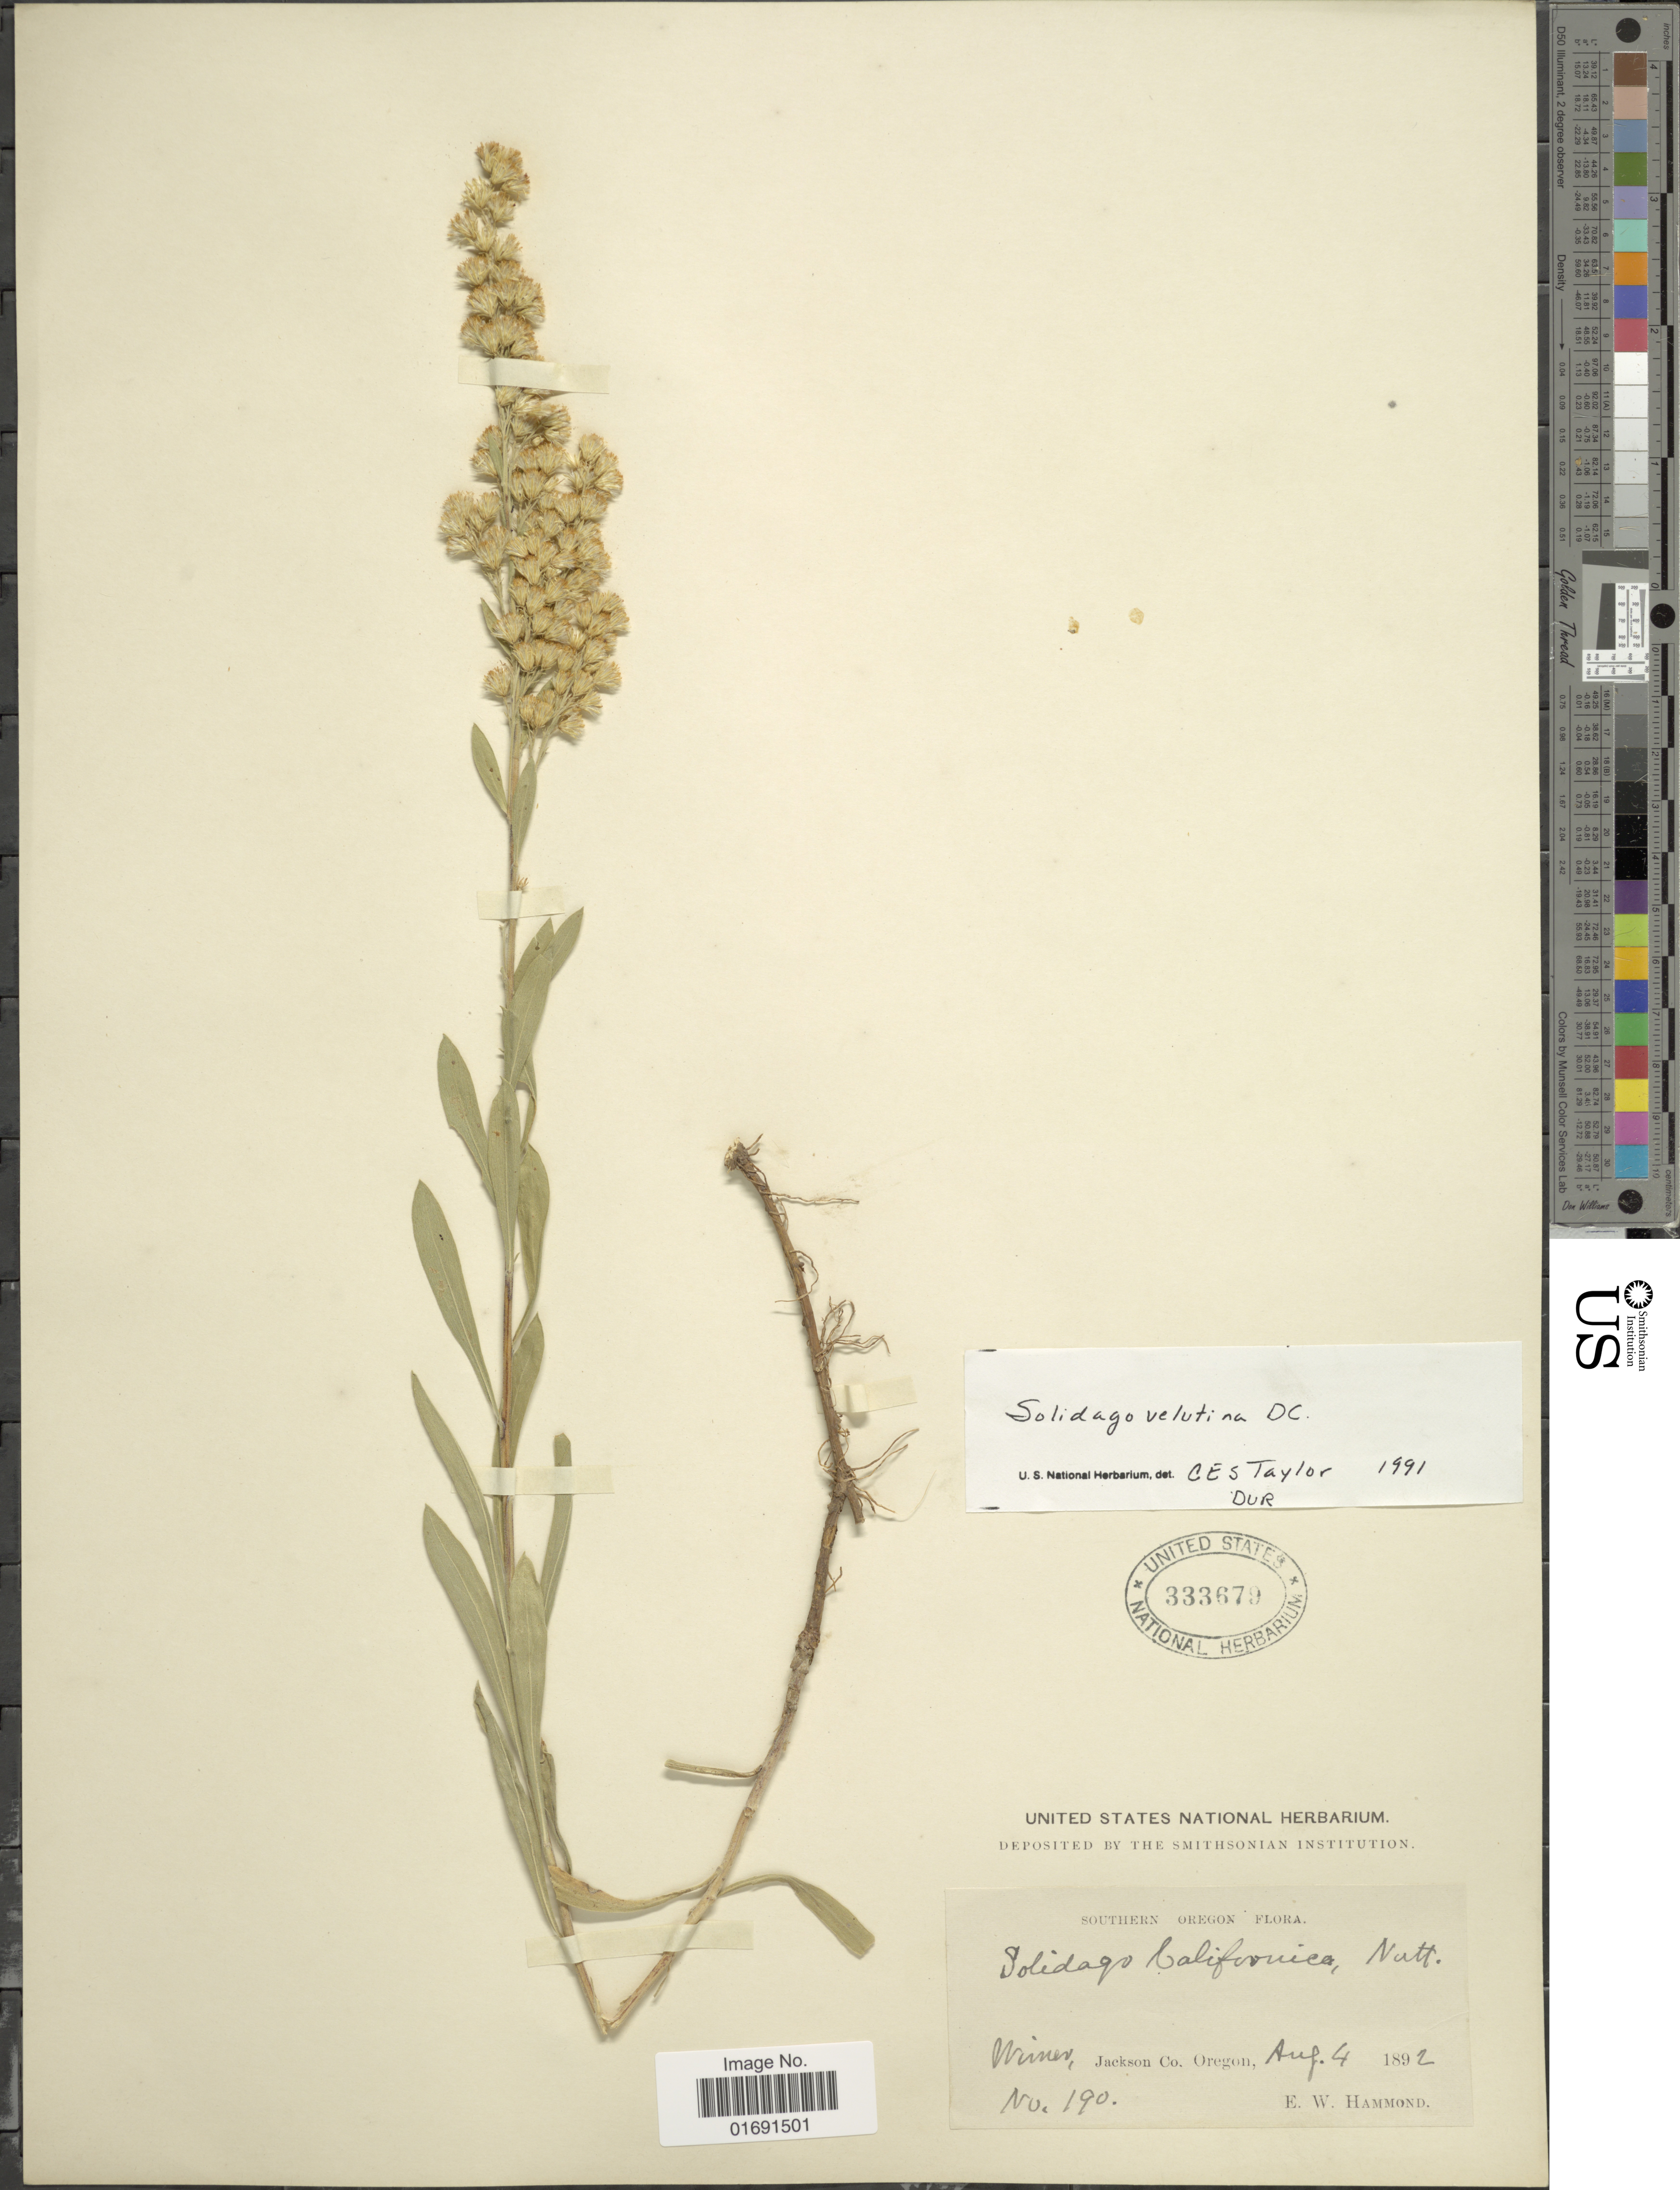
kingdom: Plantae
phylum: Tracheophyta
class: Magnoliopsida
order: Asterales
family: Asteraceae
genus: Solidago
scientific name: Solidago velutina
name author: DC.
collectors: E. Hammond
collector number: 190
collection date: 1892-08-04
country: United States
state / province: Oregon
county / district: Jackson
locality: Southern Oregon. Wimer. Jackson Co.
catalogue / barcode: US 333679